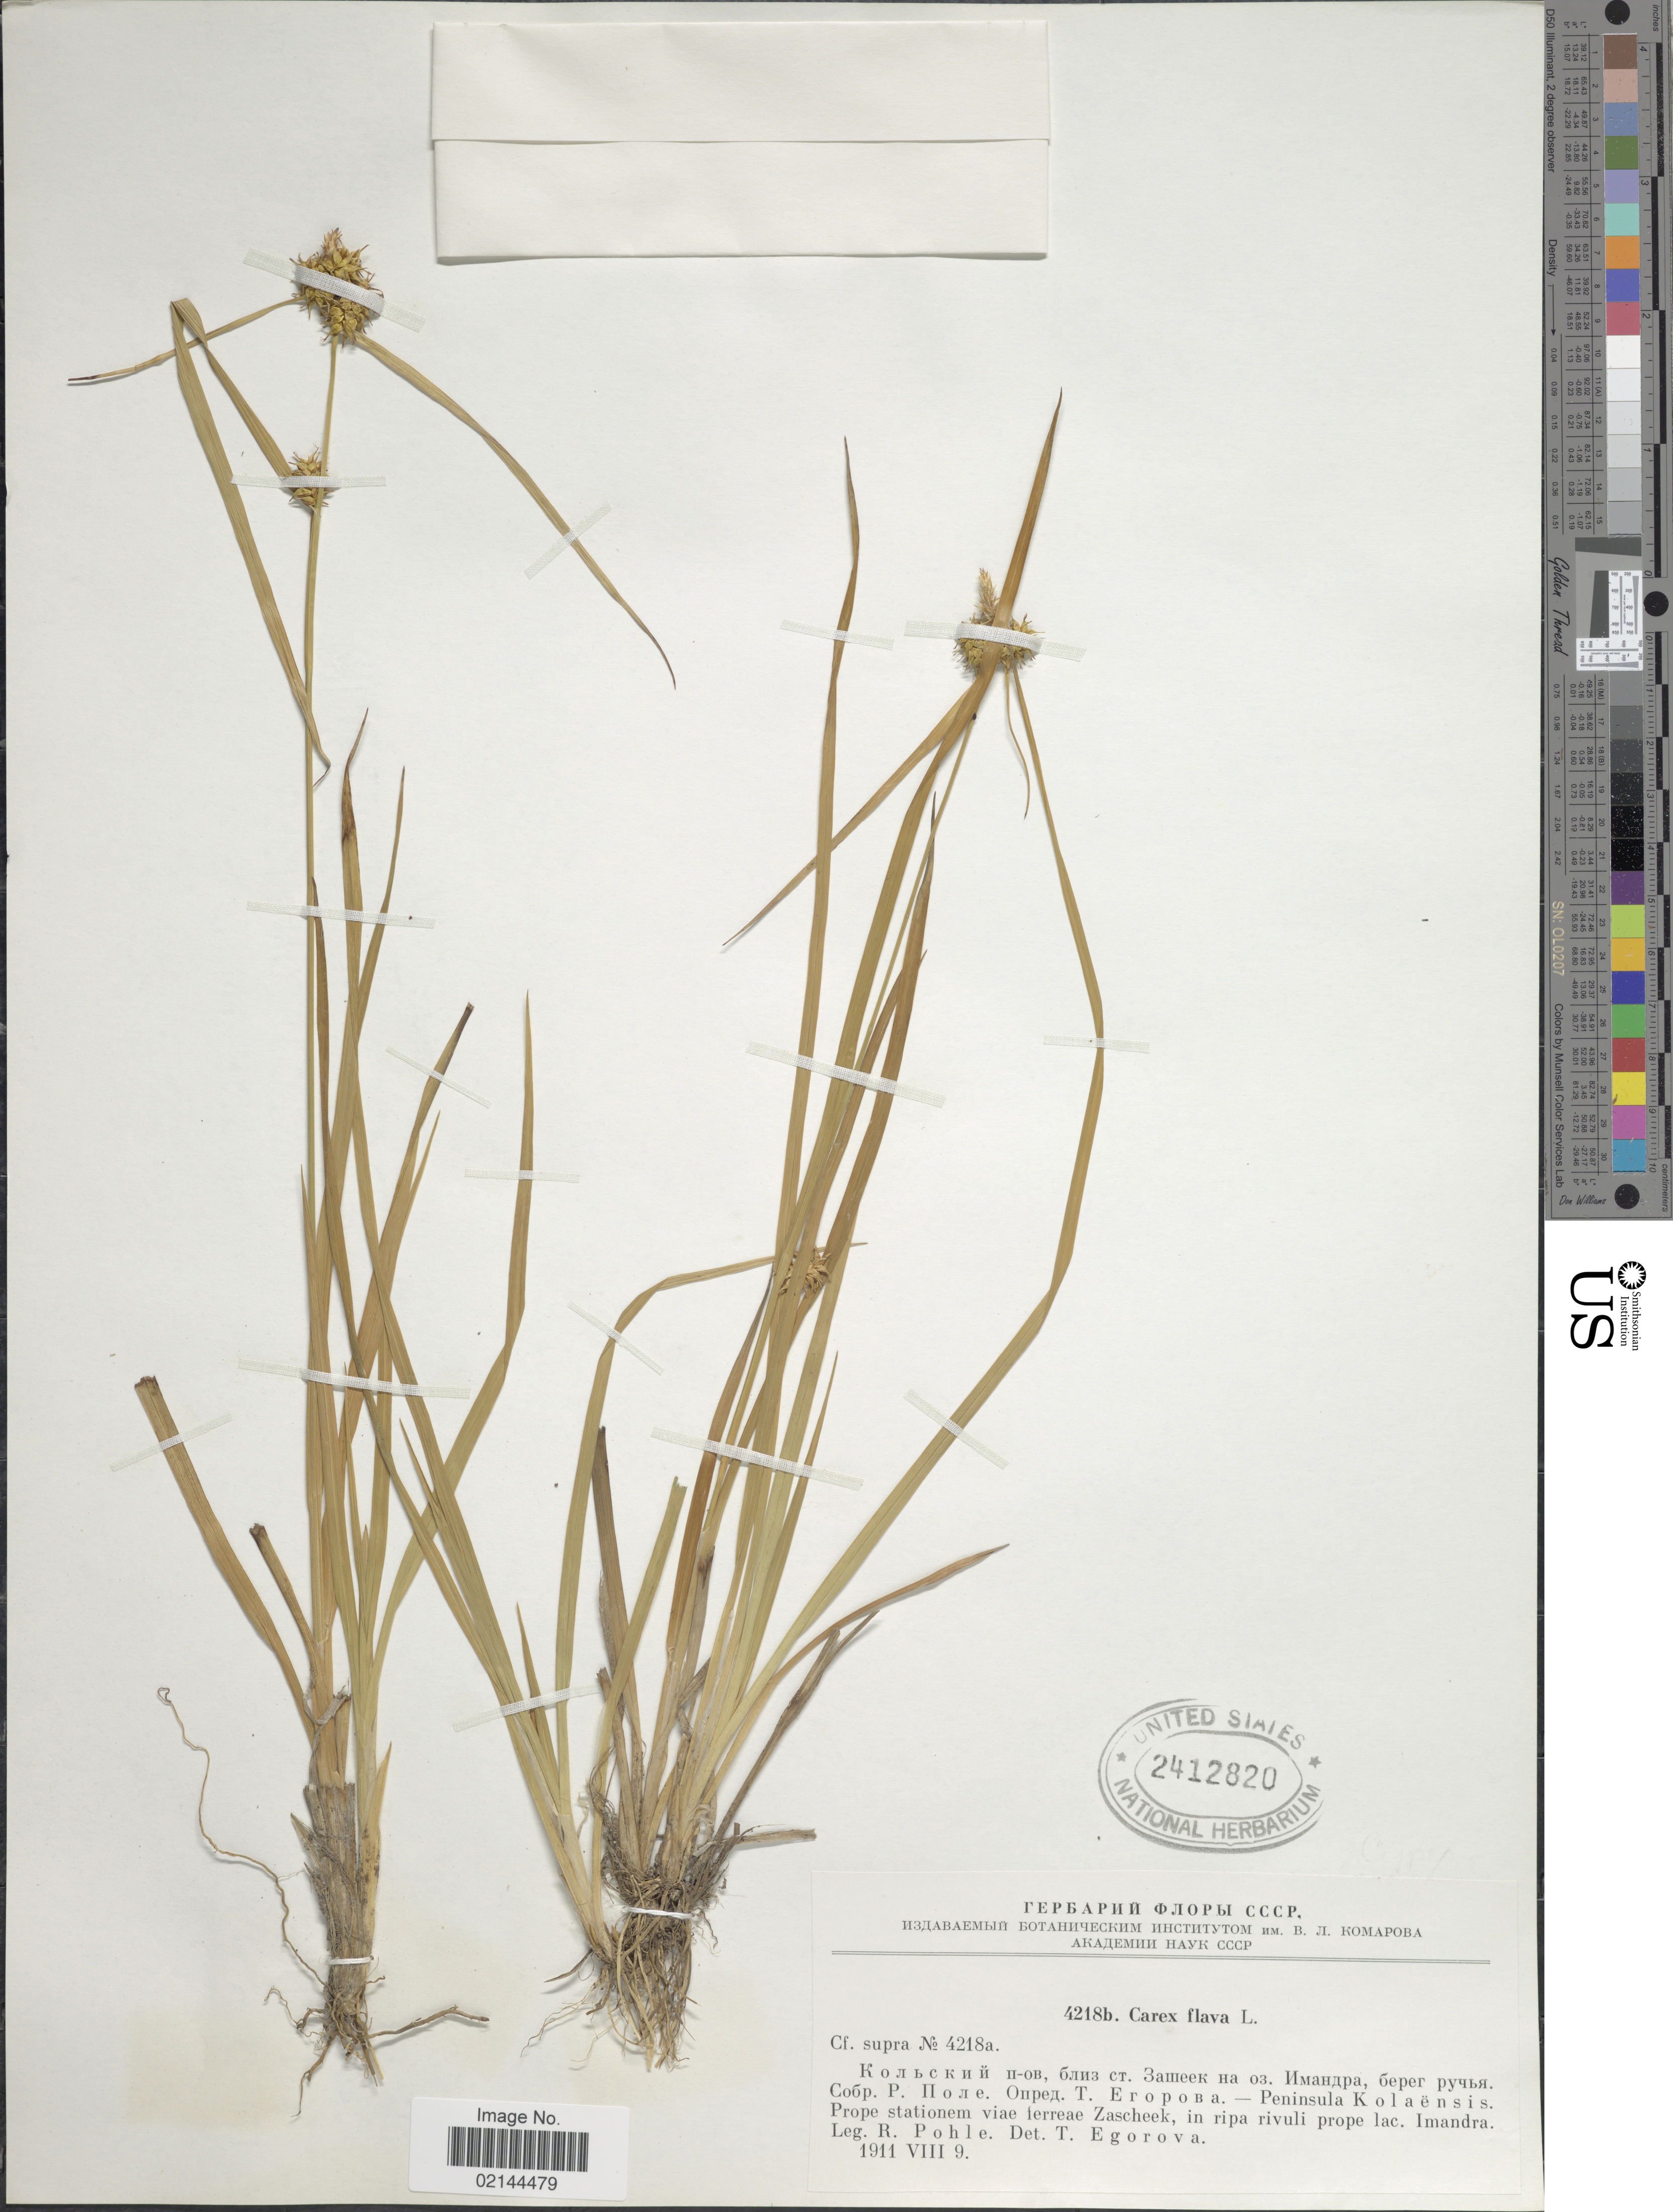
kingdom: Plantae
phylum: Tracheophyta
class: Liliopsida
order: Poales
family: Cyperaceae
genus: Carex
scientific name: Carex flava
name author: L.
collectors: R. Pohle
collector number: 4218b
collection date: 1911-08-09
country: Russian Federation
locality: Peninsula Kolaensis. Porpe stationem viae ferreae Zascheek, in ripa rivuli prope lac. Imandra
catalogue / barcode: US 2412820